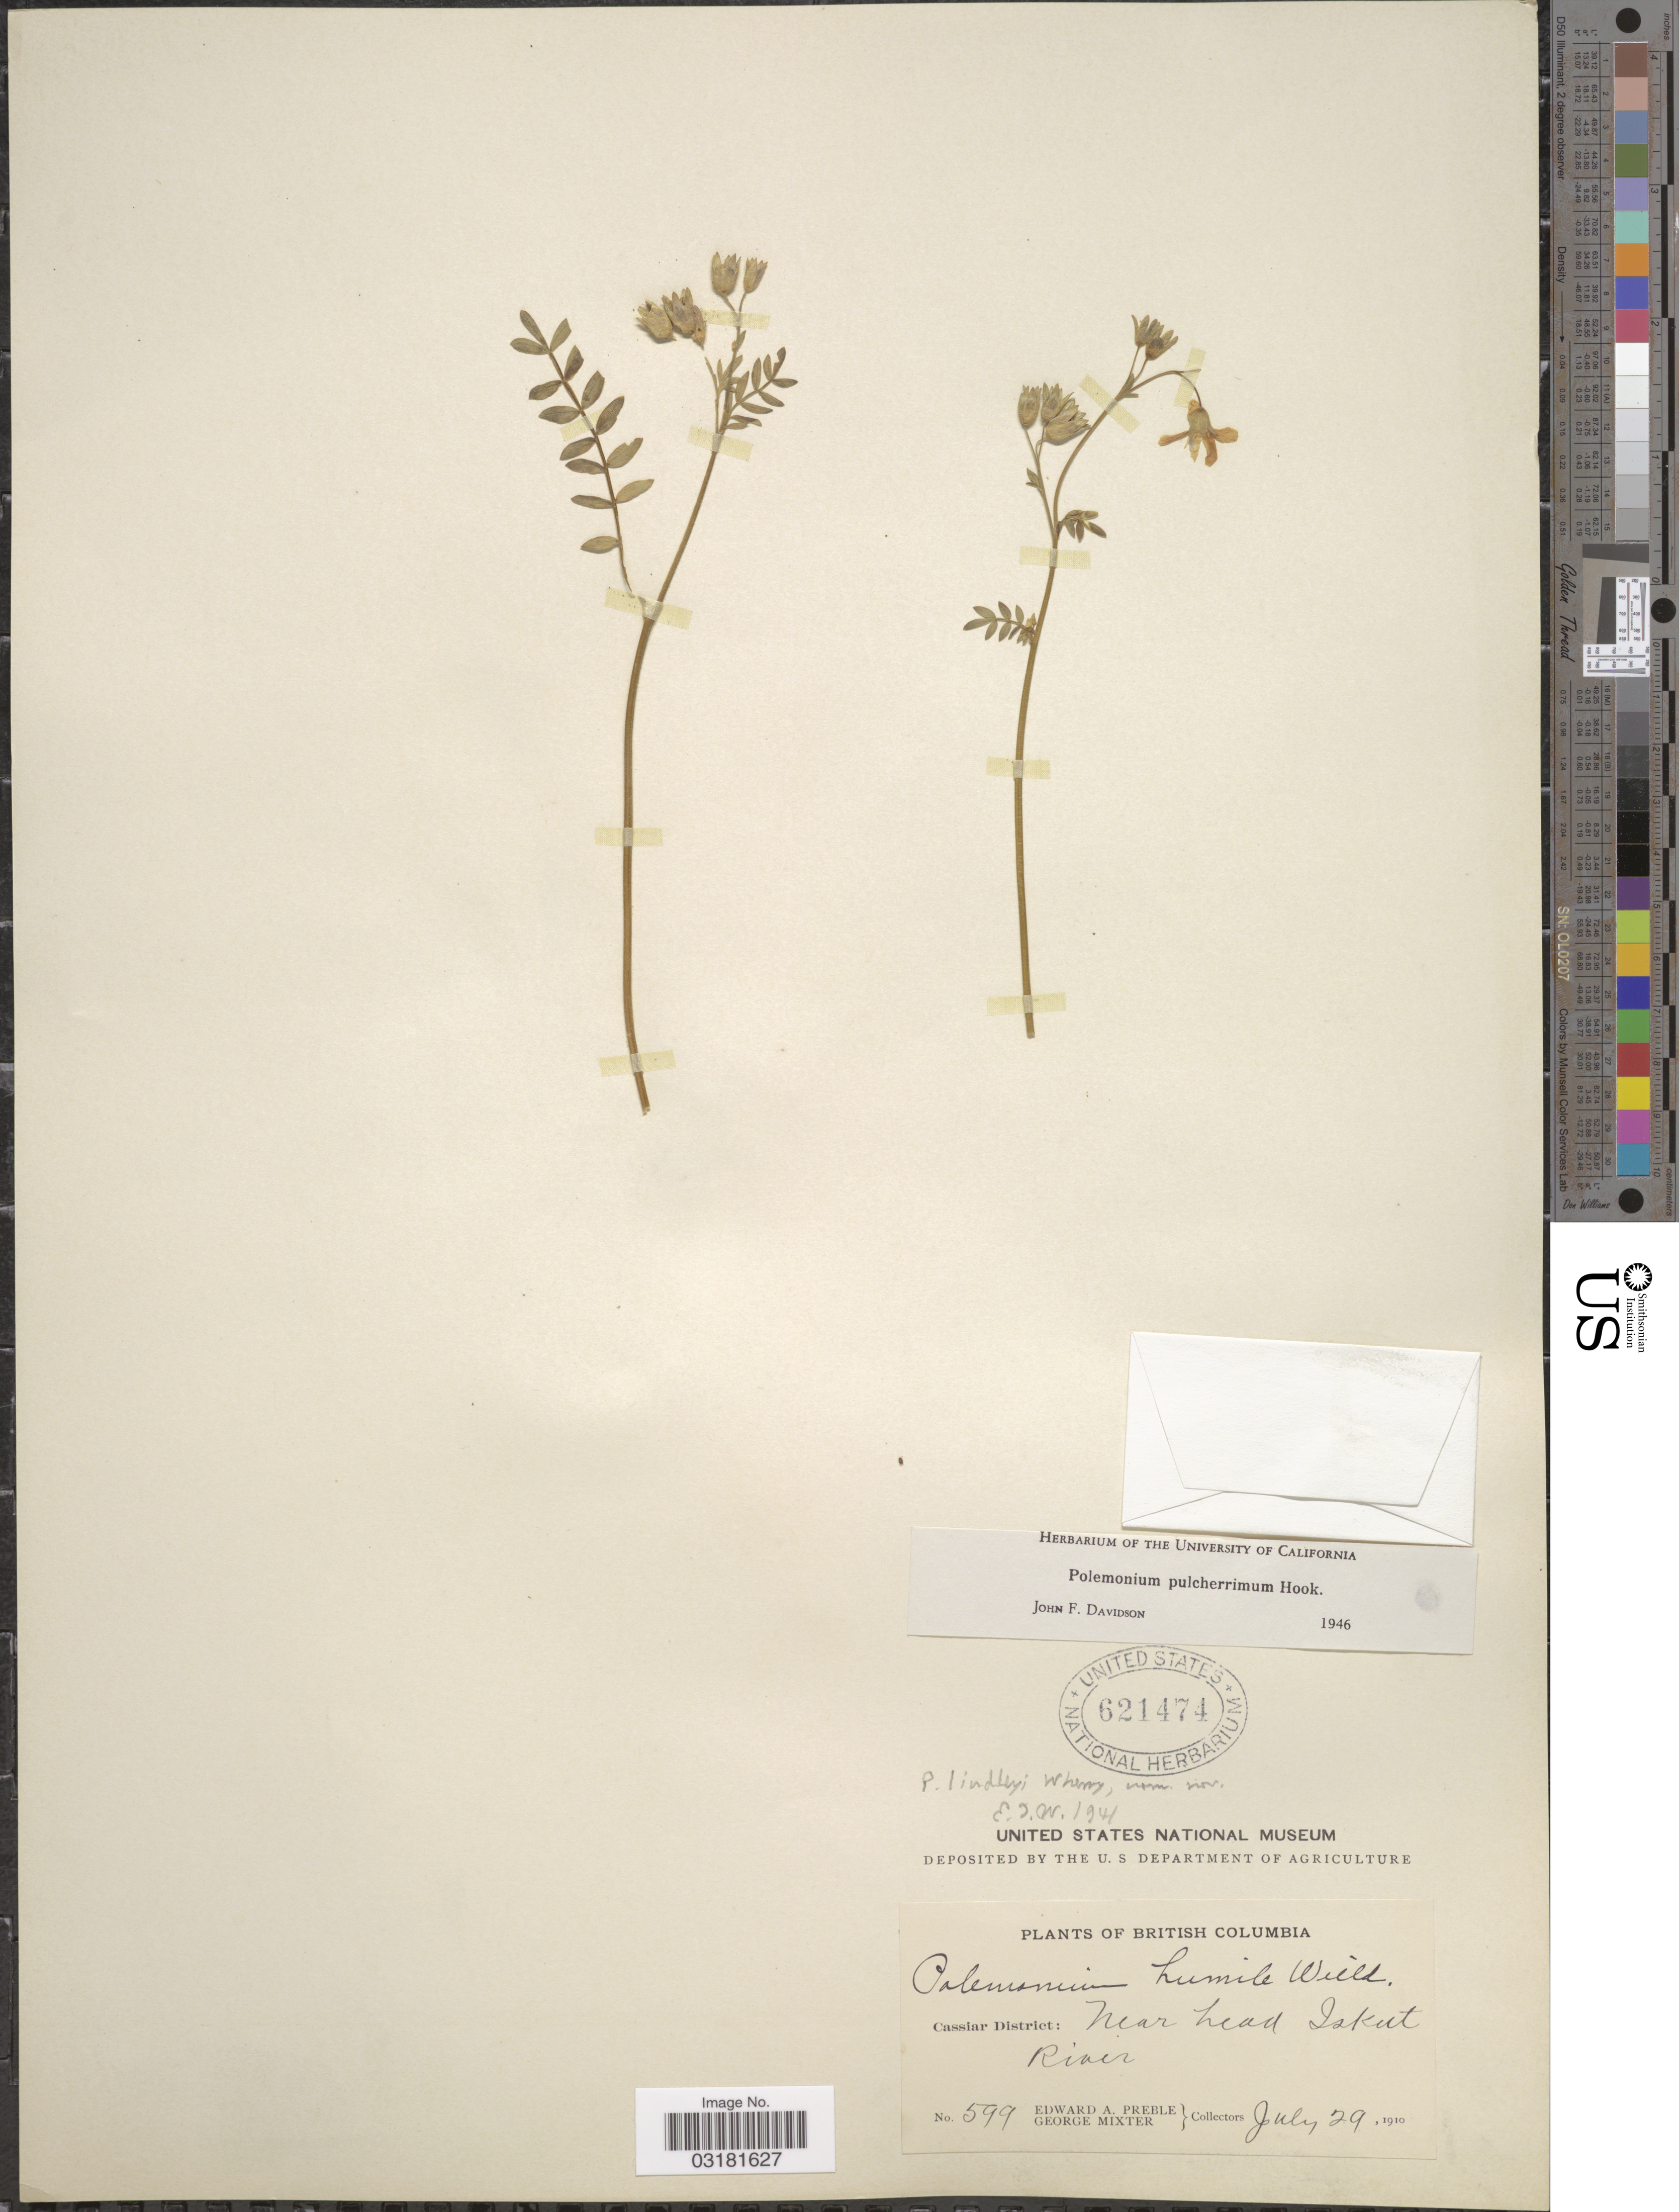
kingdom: Plantae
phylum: Tracheophyta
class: Magnoliopsida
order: Ericales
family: Polemoniaceae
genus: Polemonium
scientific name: Polemonium pulcherrimum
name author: Hook.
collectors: E. Preble & G. Mixter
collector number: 599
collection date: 1910-07-29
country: Canada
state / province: British Columbia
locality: Cassiar District: Near head Iskut River.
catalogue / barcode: US 621474